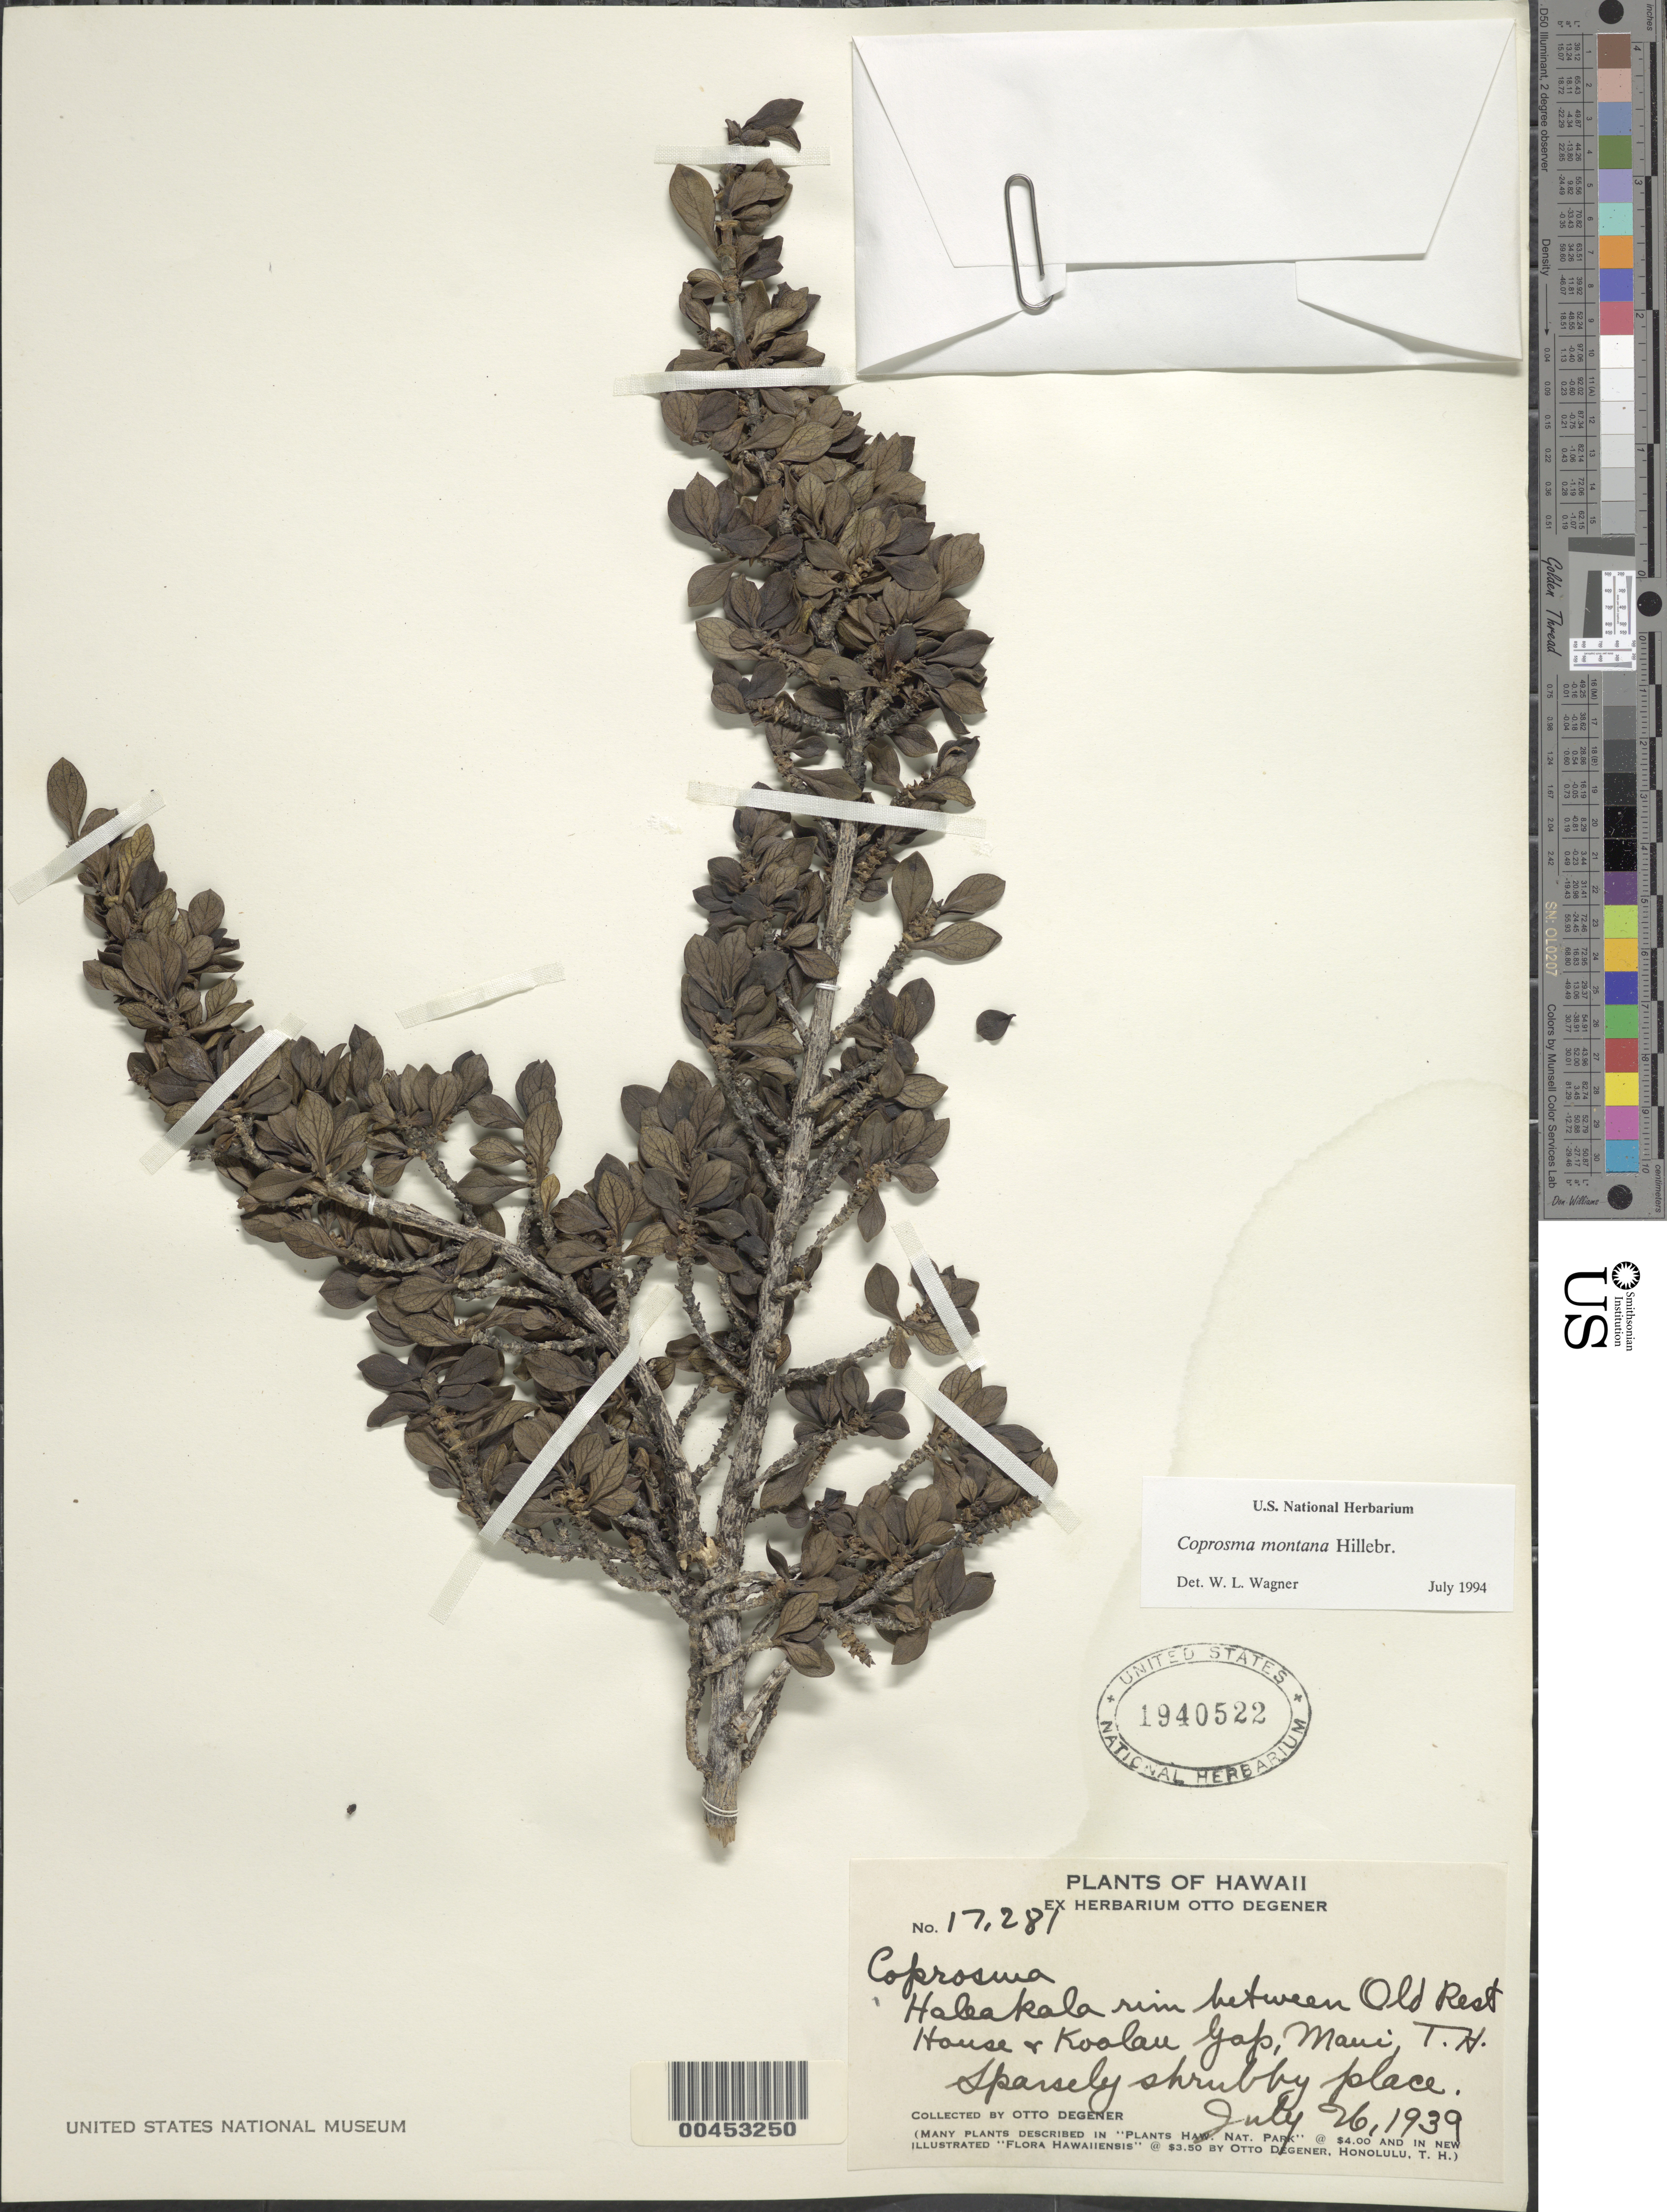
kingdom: Plantae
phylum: Tracheophyta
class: Magnoliopsida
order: Gentianales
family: Rubiaceae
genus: Coprosma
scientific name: Coprosma montana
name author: Hillebr.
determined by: Wagner, W. L., (BOT), Smithsonian Institution - National Museum of Natural History (UNITED STATES)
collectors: O. Degener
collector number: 17281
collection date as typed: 26 Jul 1939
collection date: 1939-07-26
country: United States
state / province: Hawaii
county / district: Maui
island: Maui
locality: Haleakala rim between Old Rest House & Koolau Gap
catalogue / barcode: US 1940522